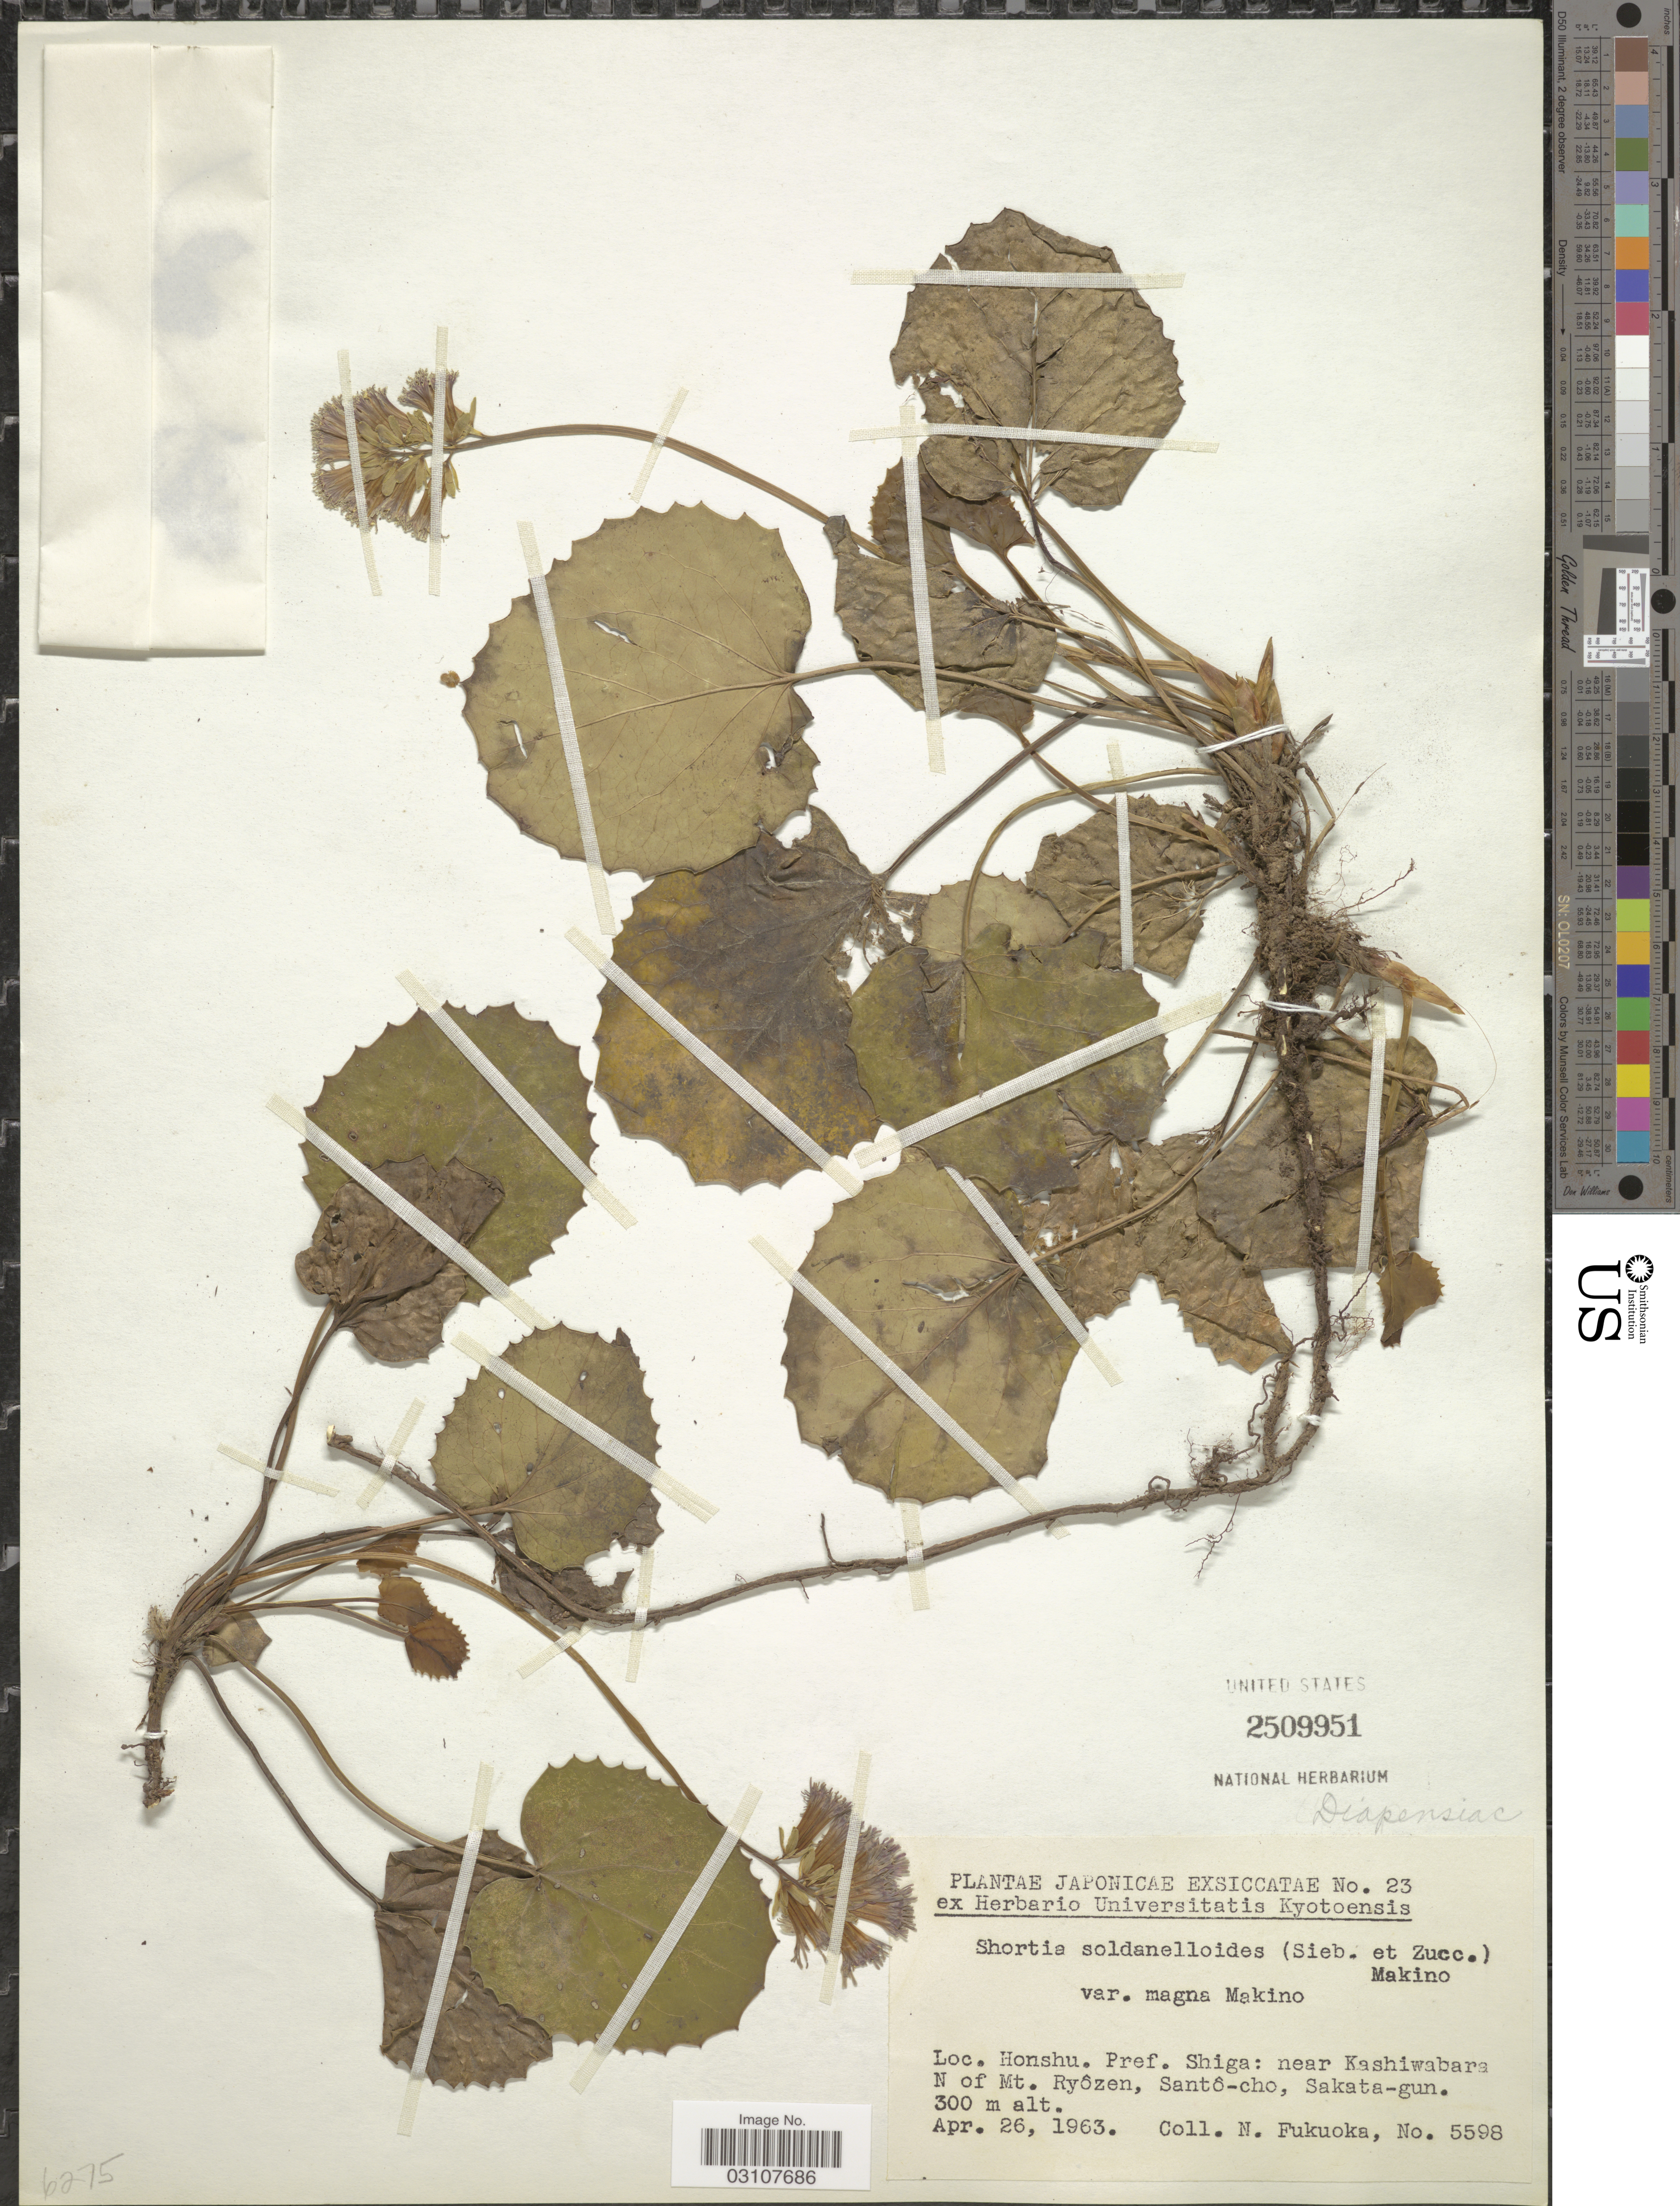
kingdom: Plantae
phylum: Tracheophyta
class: Magnoliopsida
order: Ericales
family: Diapensiaceae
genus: Shortia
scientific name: Shortia soldanelloides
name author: (Siebold & Zucc.) Makino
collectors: N. Fukuoka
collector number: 5598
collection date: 1963-04-26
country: Japan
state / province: Siga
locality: Honshu. Pref. Shiga: near Kashiwabara N of Mt. Ryôzen, Santô-cho, Sakata-gun.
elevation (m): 300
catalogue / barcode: US 2509951